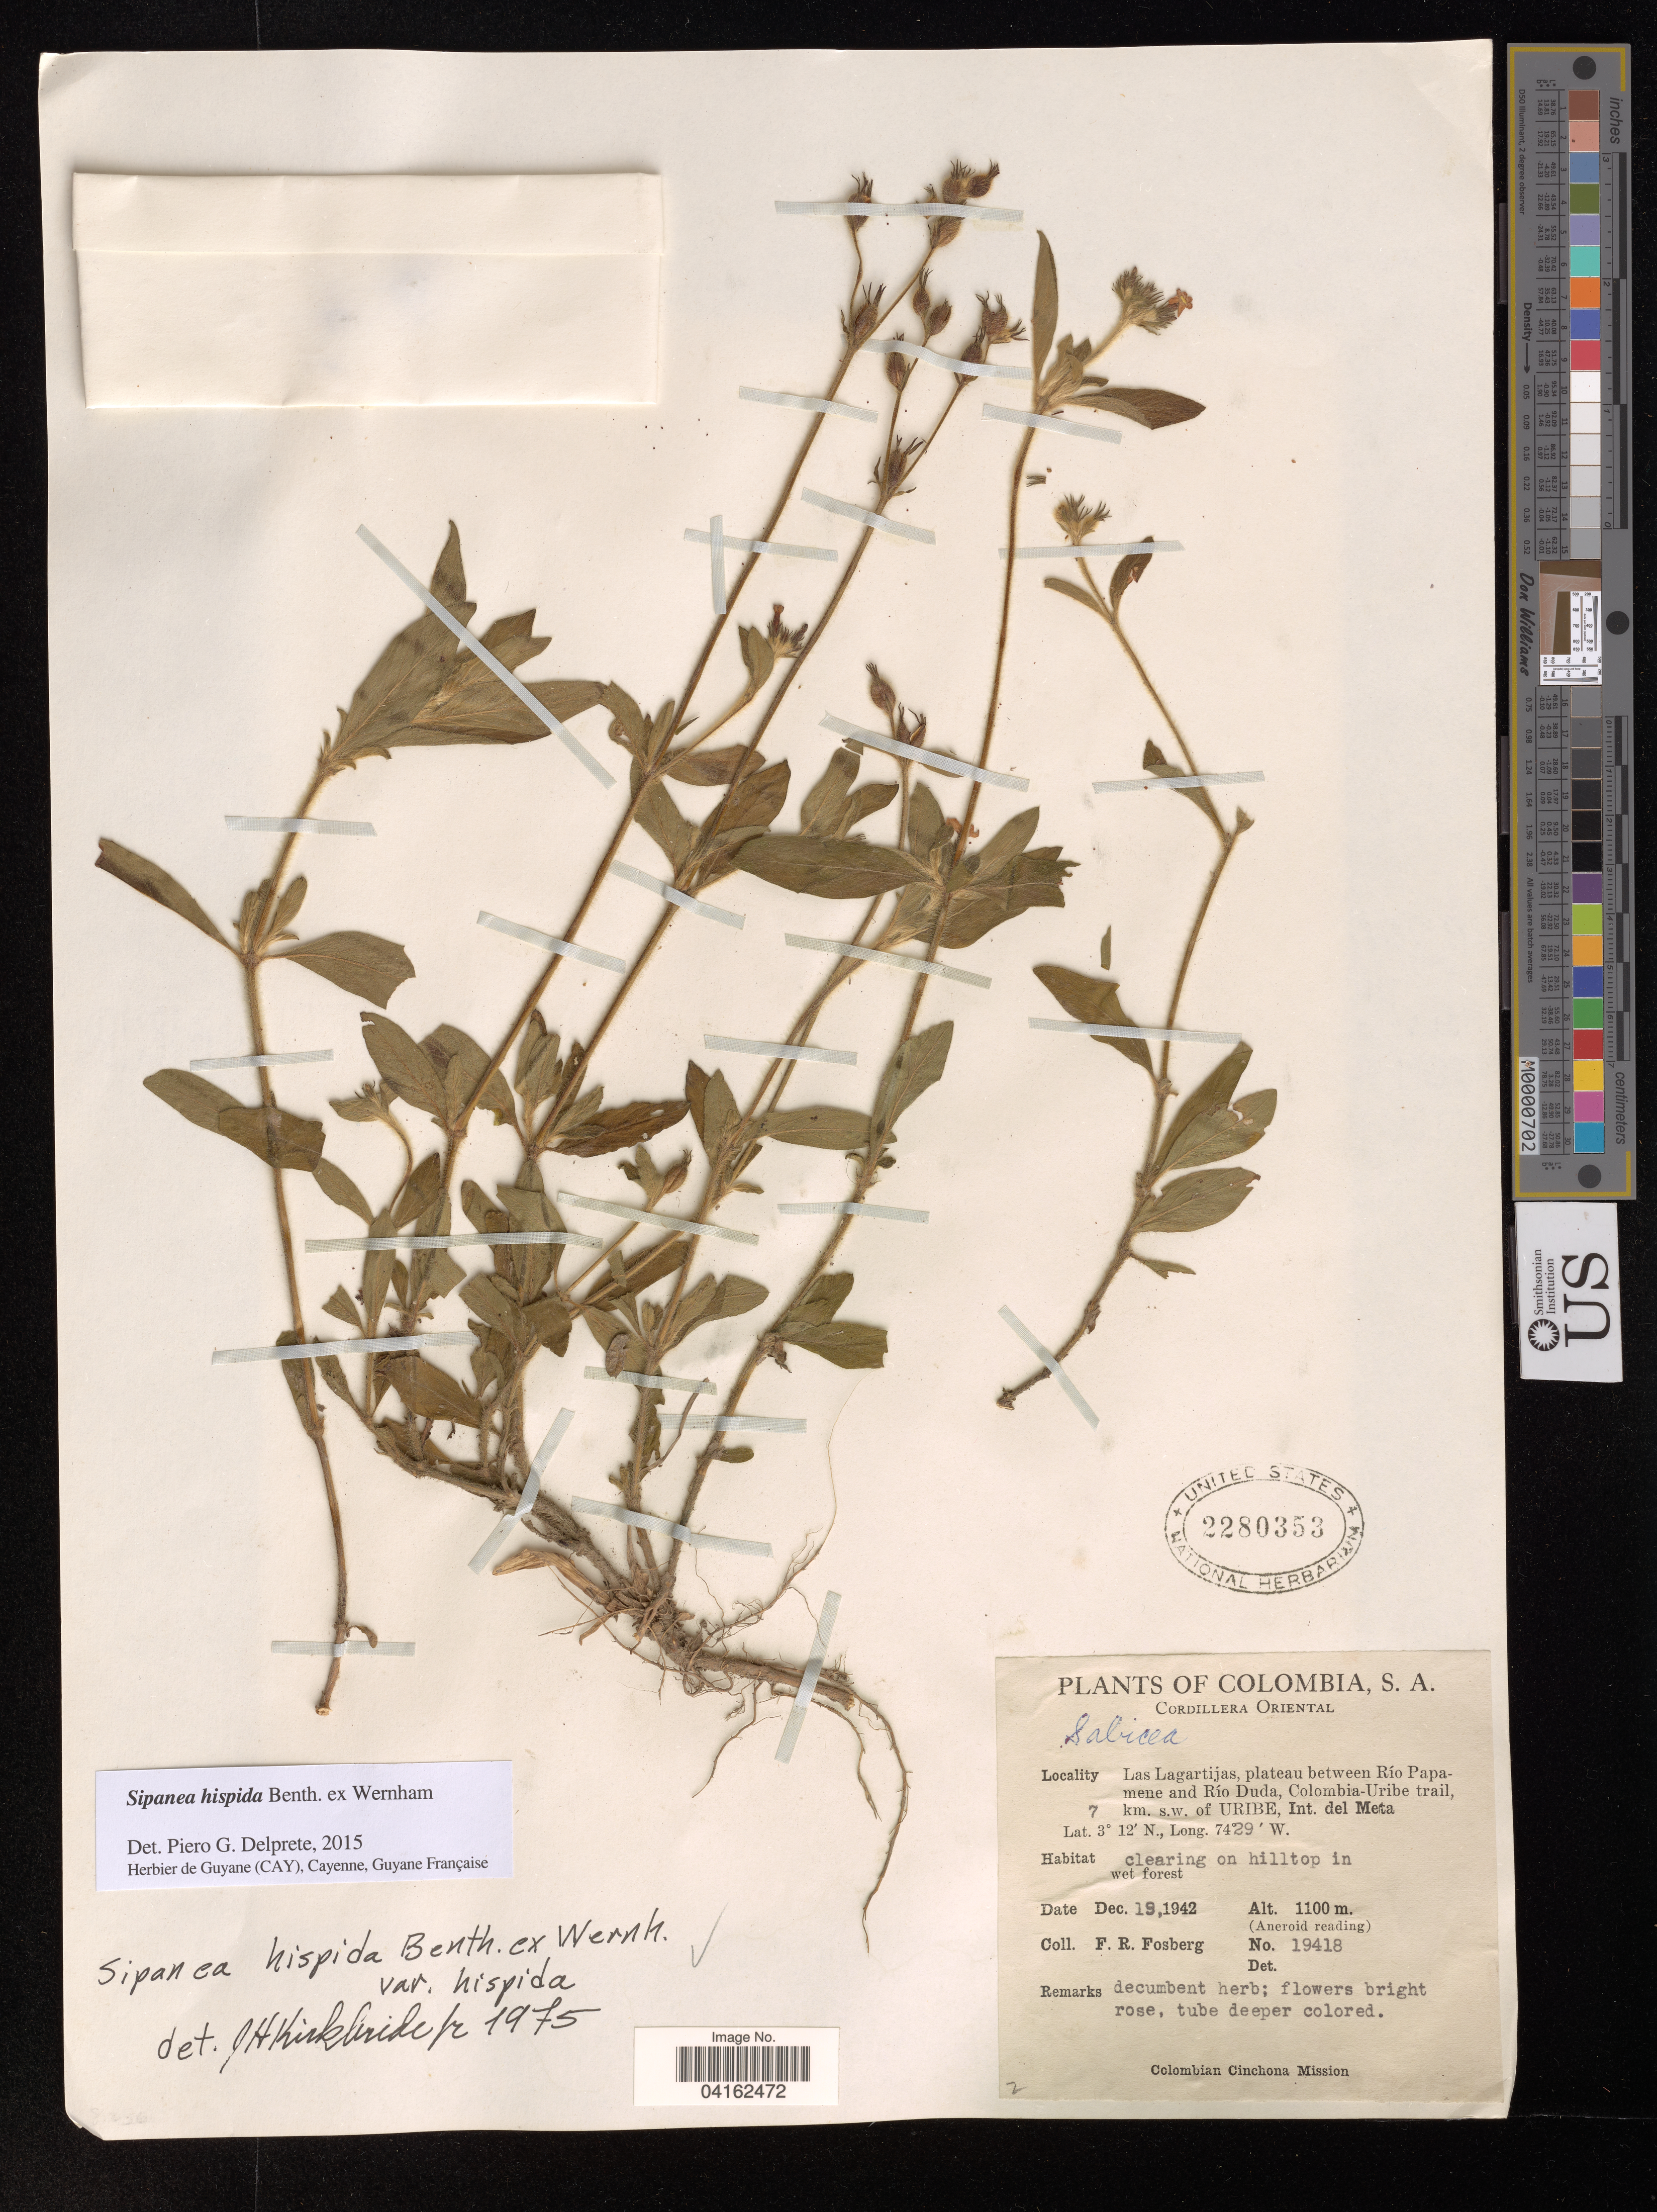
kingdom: Plantae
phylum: Tracheophyta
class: Magnoliopsida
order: Gentianales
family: Rubiaceae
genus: Sipanea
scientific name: Sipanea hispida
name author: Benth. ex Wernham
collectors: F. R. Fosberg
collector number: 19418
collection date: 1942-12-19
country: Colombia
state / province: Meta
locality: Cordillera Oriental. Las Lagartijas, plateau between Río Papamene and Río Duda, Colombia-Uribe trail, 7 km. s.w. of Uribe, Int. del Meta.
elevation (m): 1100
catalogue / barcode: US 2280353